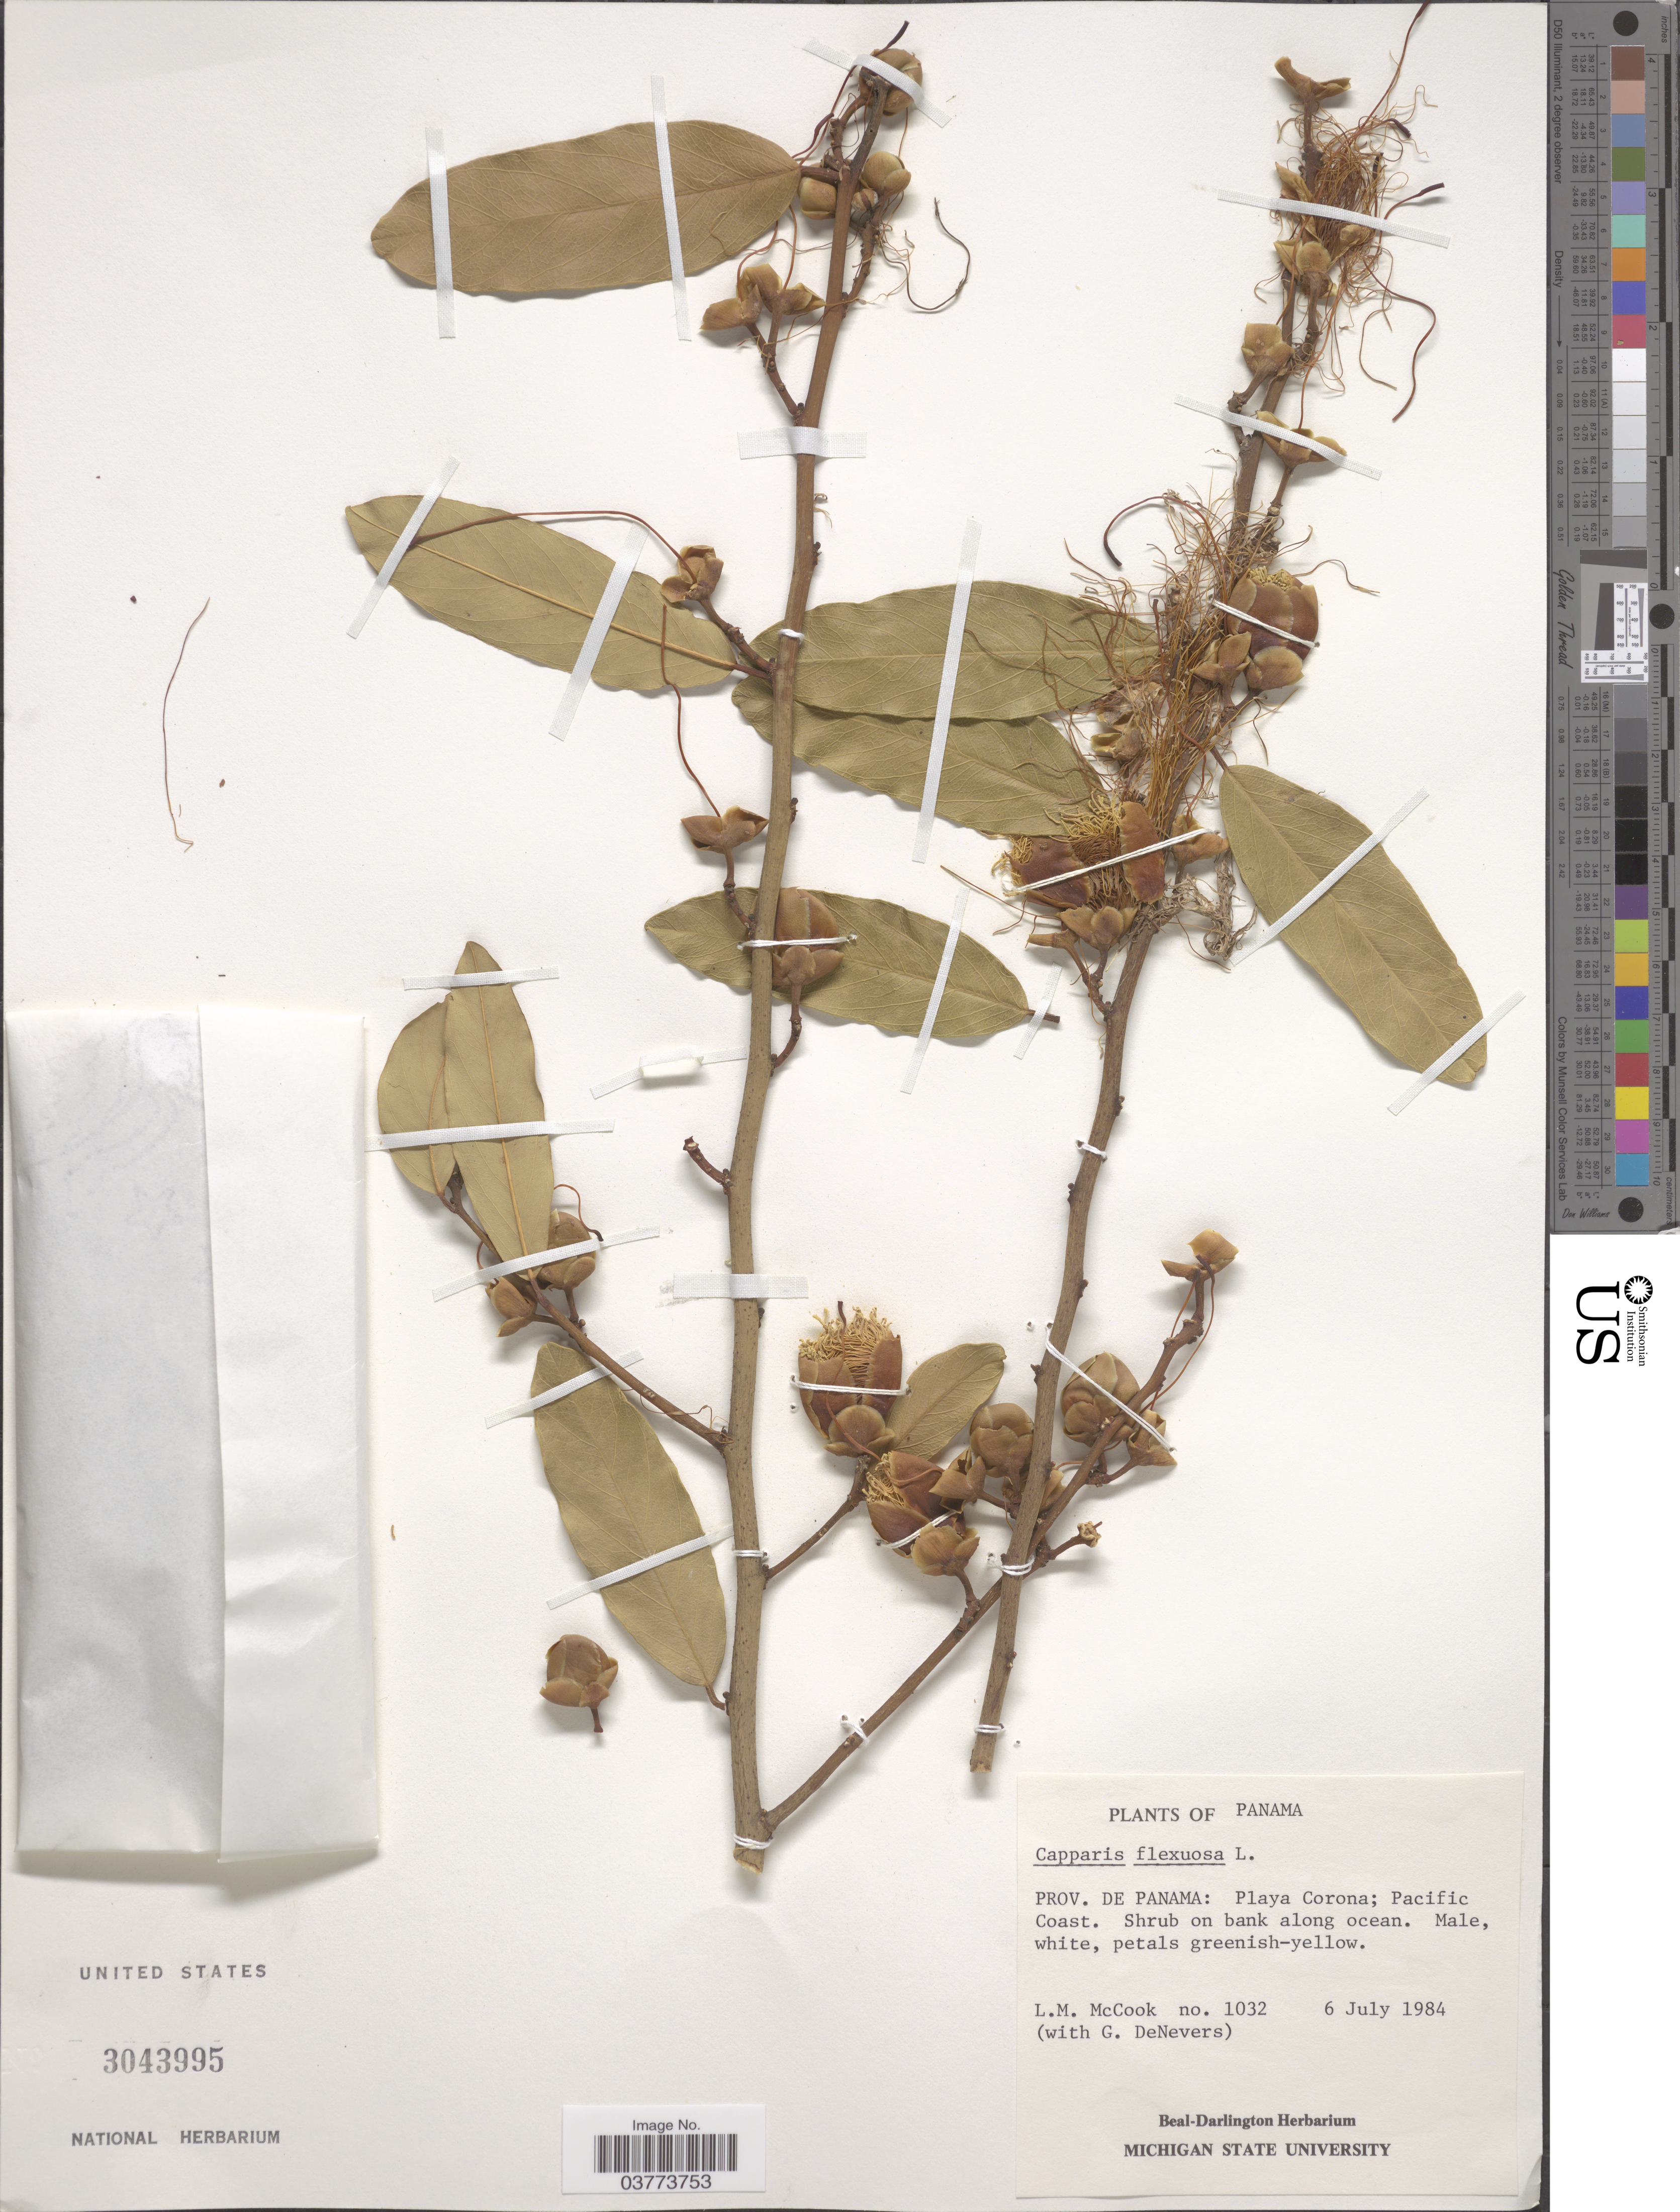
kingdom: Plantae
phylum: Tracheophyta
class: Magnoliopsida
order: Brassicales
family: Capparaceae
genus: Cynophalla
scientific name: Cynophalla flexuosa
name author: (L.) J. Presl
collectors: L. McCook & G. DeNevers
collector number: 1032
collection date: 1984-07-06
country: Panama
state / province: Panamá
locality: Playa Corona; Pacific Coast. Shrub on bank along ocean.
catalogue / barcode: US 3043995